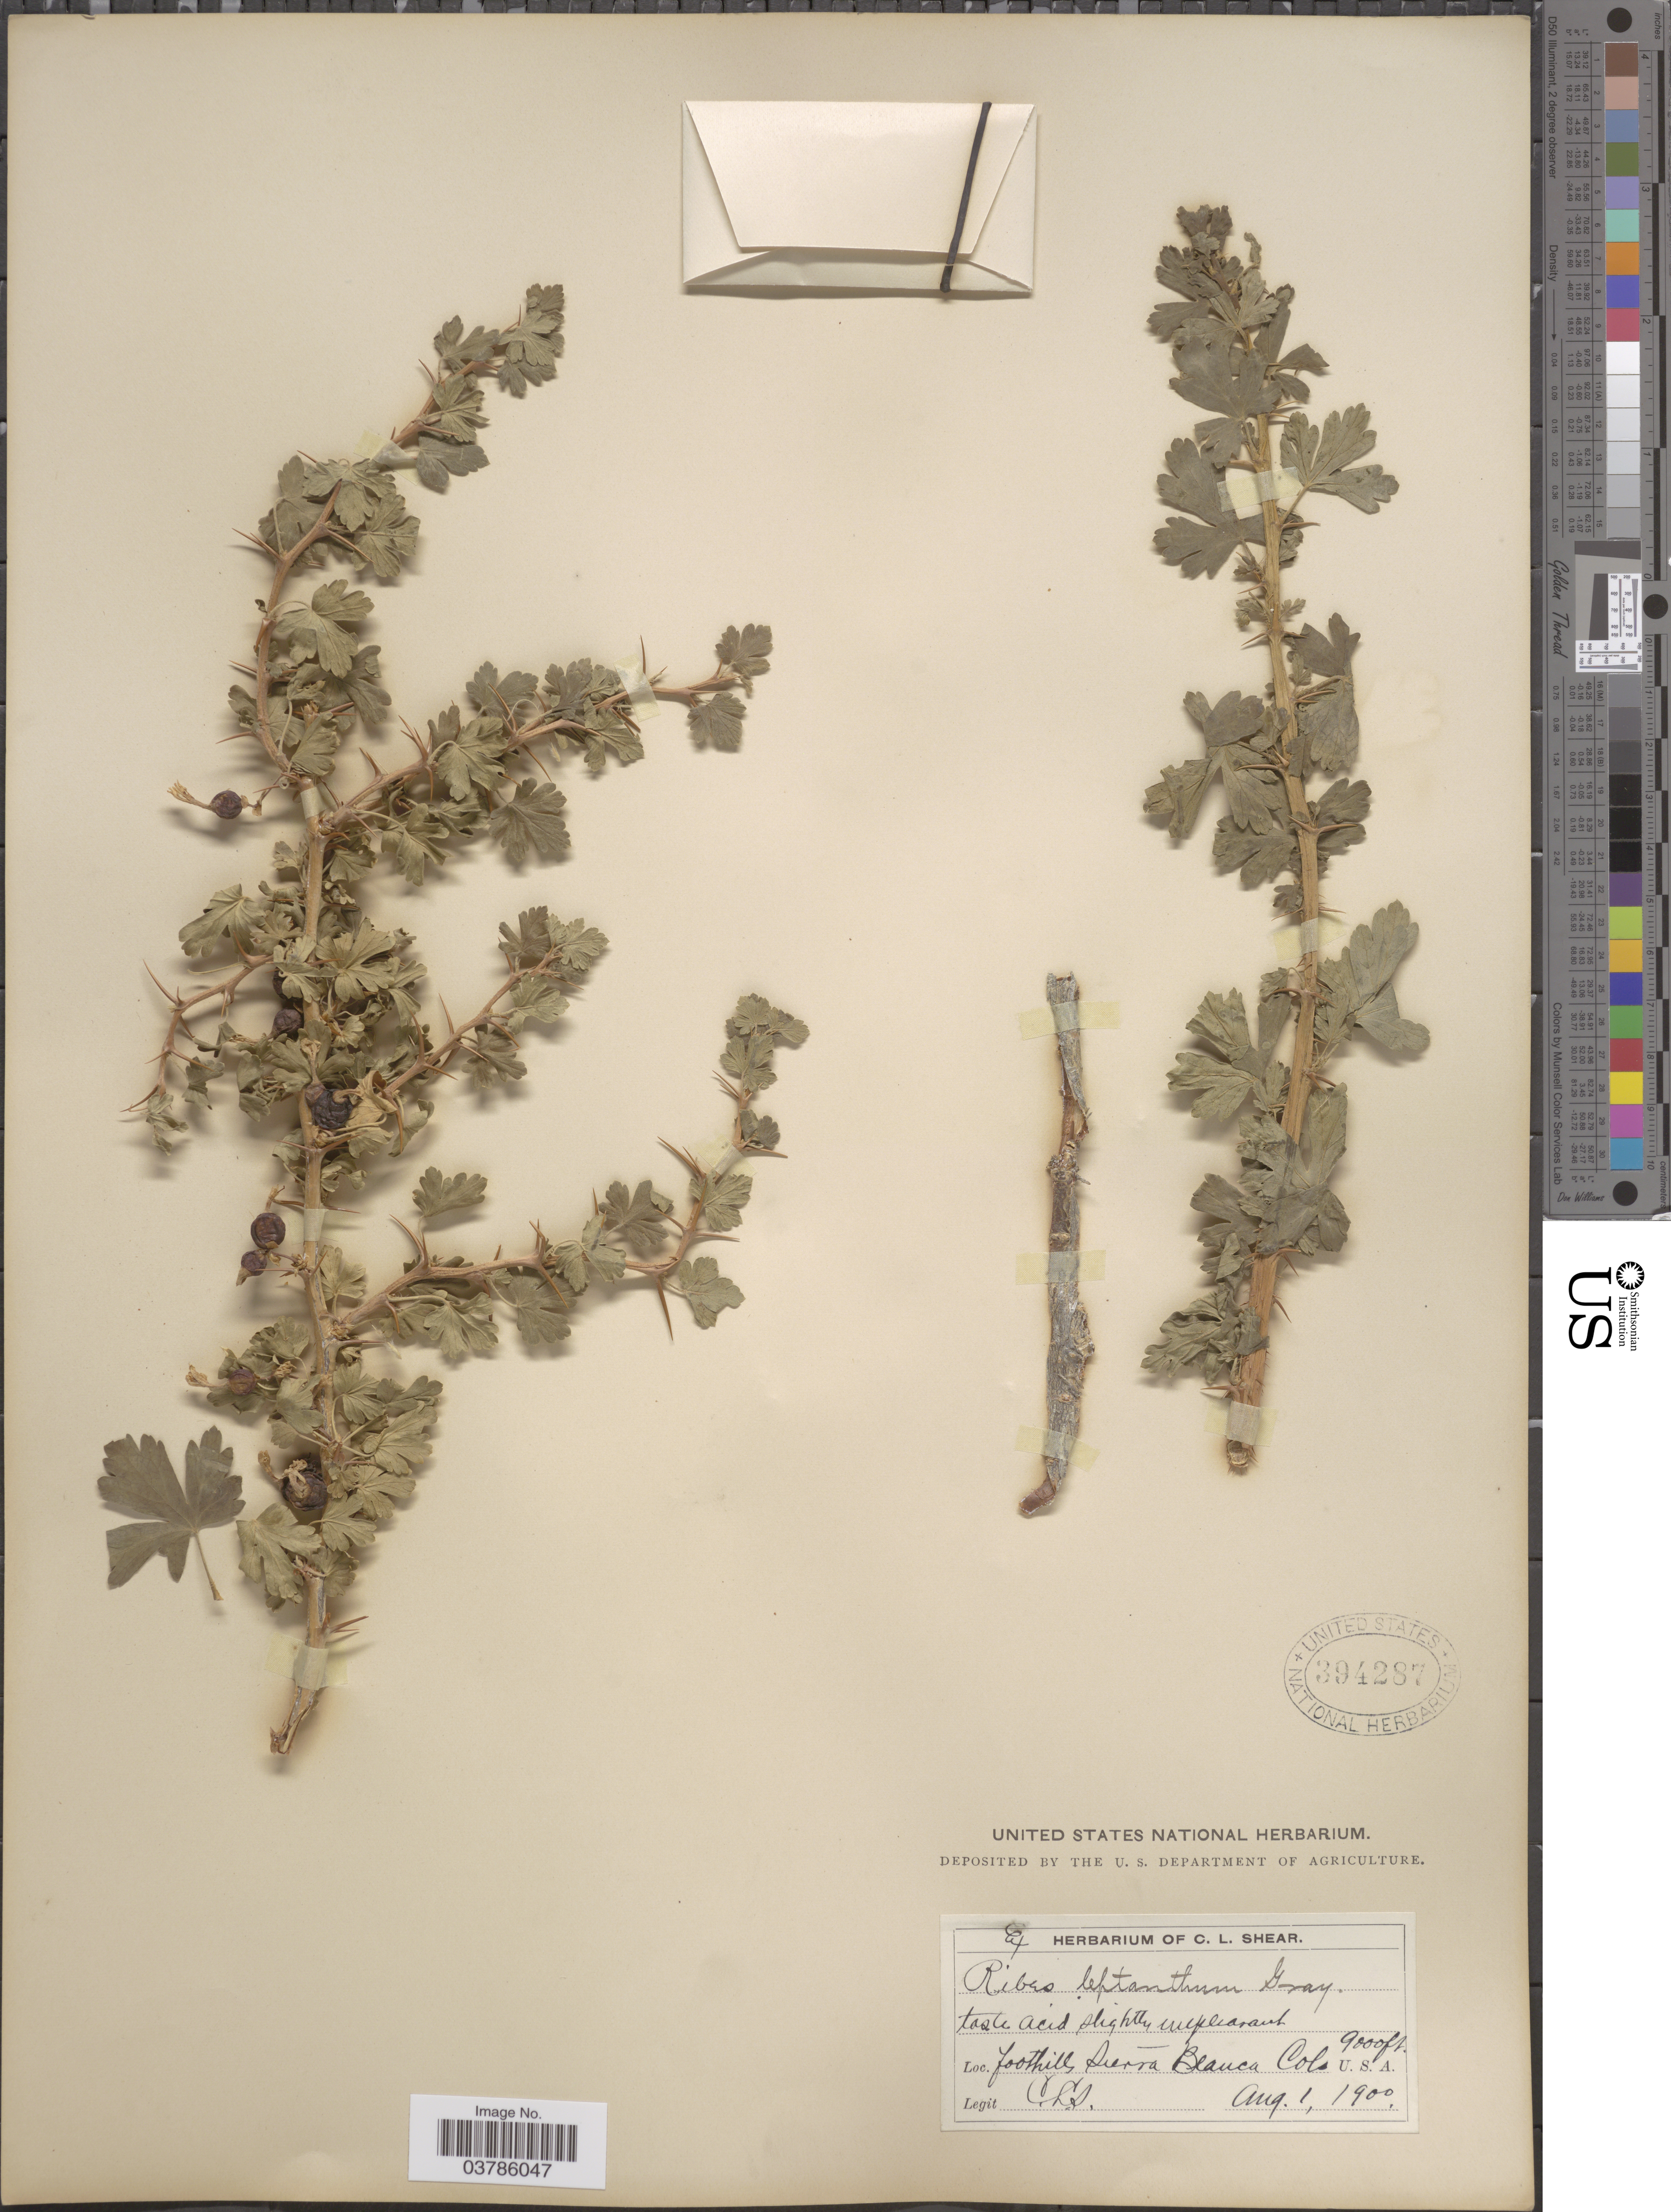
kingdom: Plantae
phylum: Tracheophyta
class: Magnoliopsida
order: Saxifragales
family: Grossulariaceae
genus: Ribes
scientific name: Ribes leptanthum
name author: A. Gray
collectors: C. L. Shear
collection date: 1900-08-01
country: United States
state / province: Colorado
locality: Foothills Sierra Blanca.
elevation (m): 2743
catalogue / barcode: US 394287